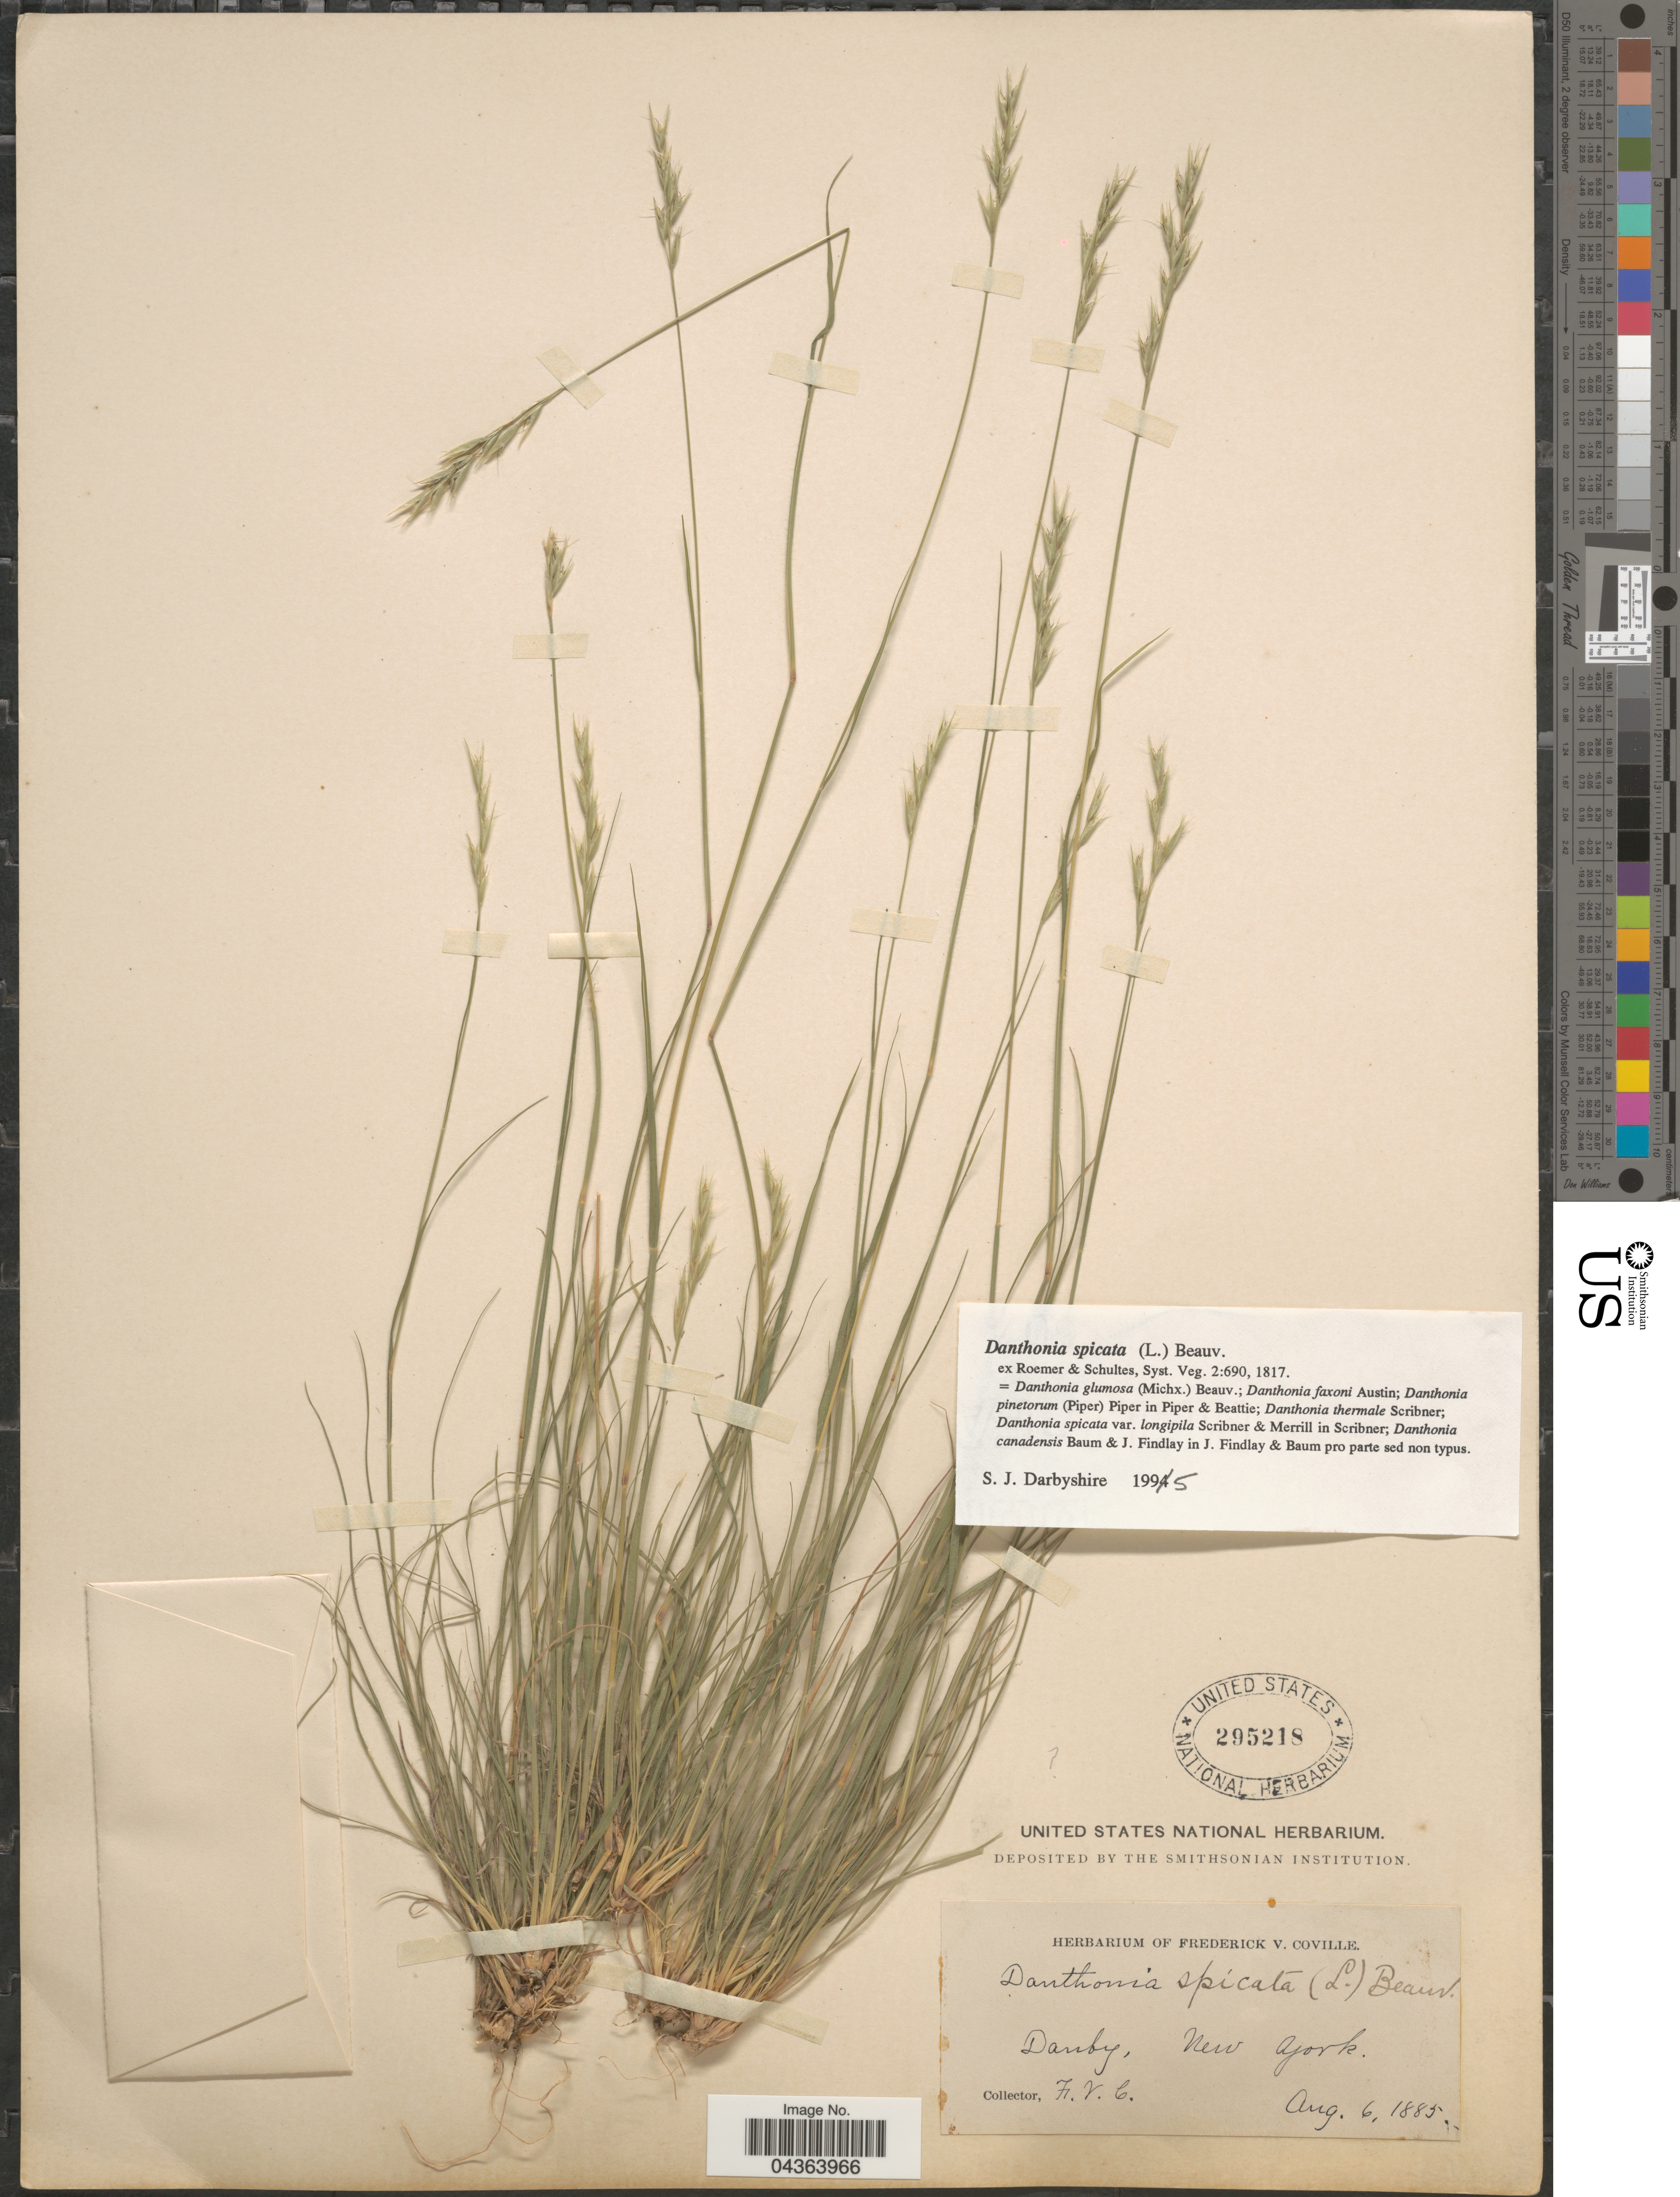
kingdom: Plantae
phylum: Tracheophyta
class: Liliopsida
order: Poales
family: Poaceae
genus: Danthonia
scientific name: Danthonia spicata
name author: (L.) P. Beauv. ex Roem. & Schult.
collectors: F. V. Coville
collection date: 1885-08-06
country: United States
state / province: New York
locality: Danby.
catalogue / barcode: US 295218